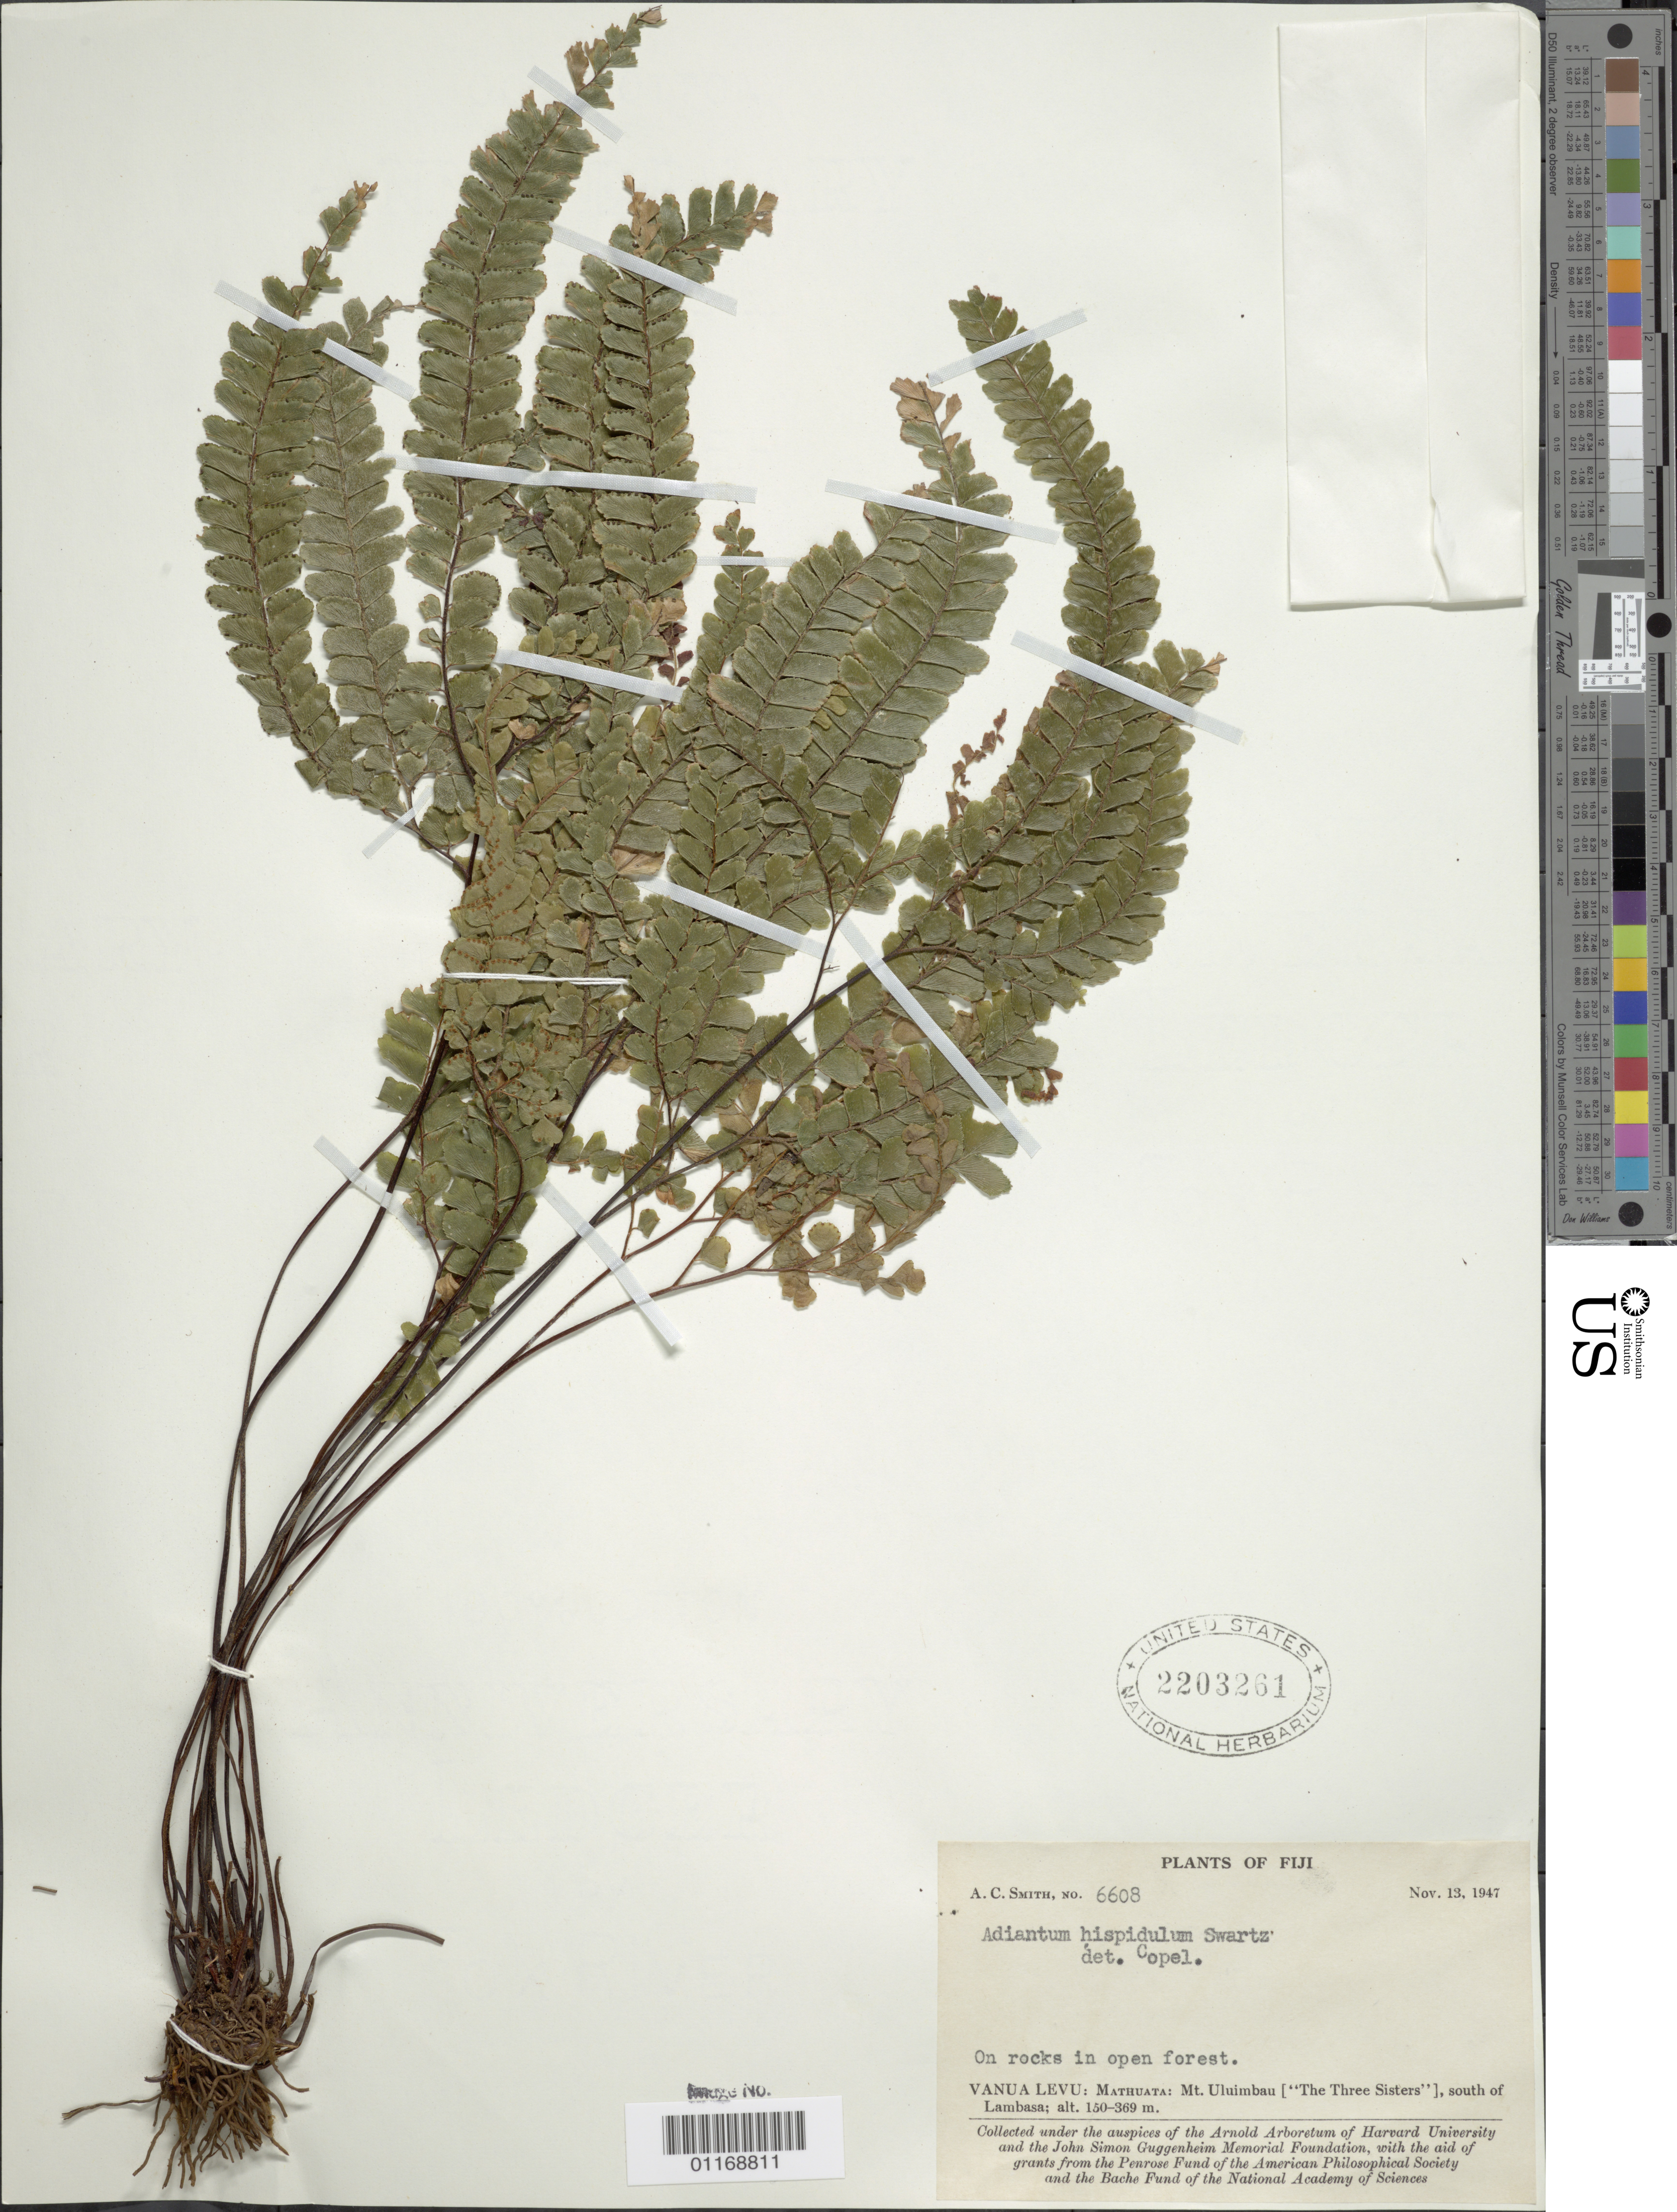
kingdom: Plantae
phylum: Tracheophyta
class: Polypodiopsida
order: Polypodiales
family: Pteridaceae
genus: Adiantum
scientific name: Adiantum hispidulum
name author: Sw.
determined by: Copeland, E. B.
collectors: A. C. Smith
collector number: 6608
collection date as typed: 13 Nov 1947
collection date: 1947-11-13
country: Fiji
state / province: Northern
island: Macuata-i-wai [Mathuata-i-wai]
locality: Vanua Levu: Mathuata: Mt. Uluimbau ("The Three Sisters"), south of Lambasa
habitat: In open forest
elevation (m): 150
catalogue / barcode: US 2203261